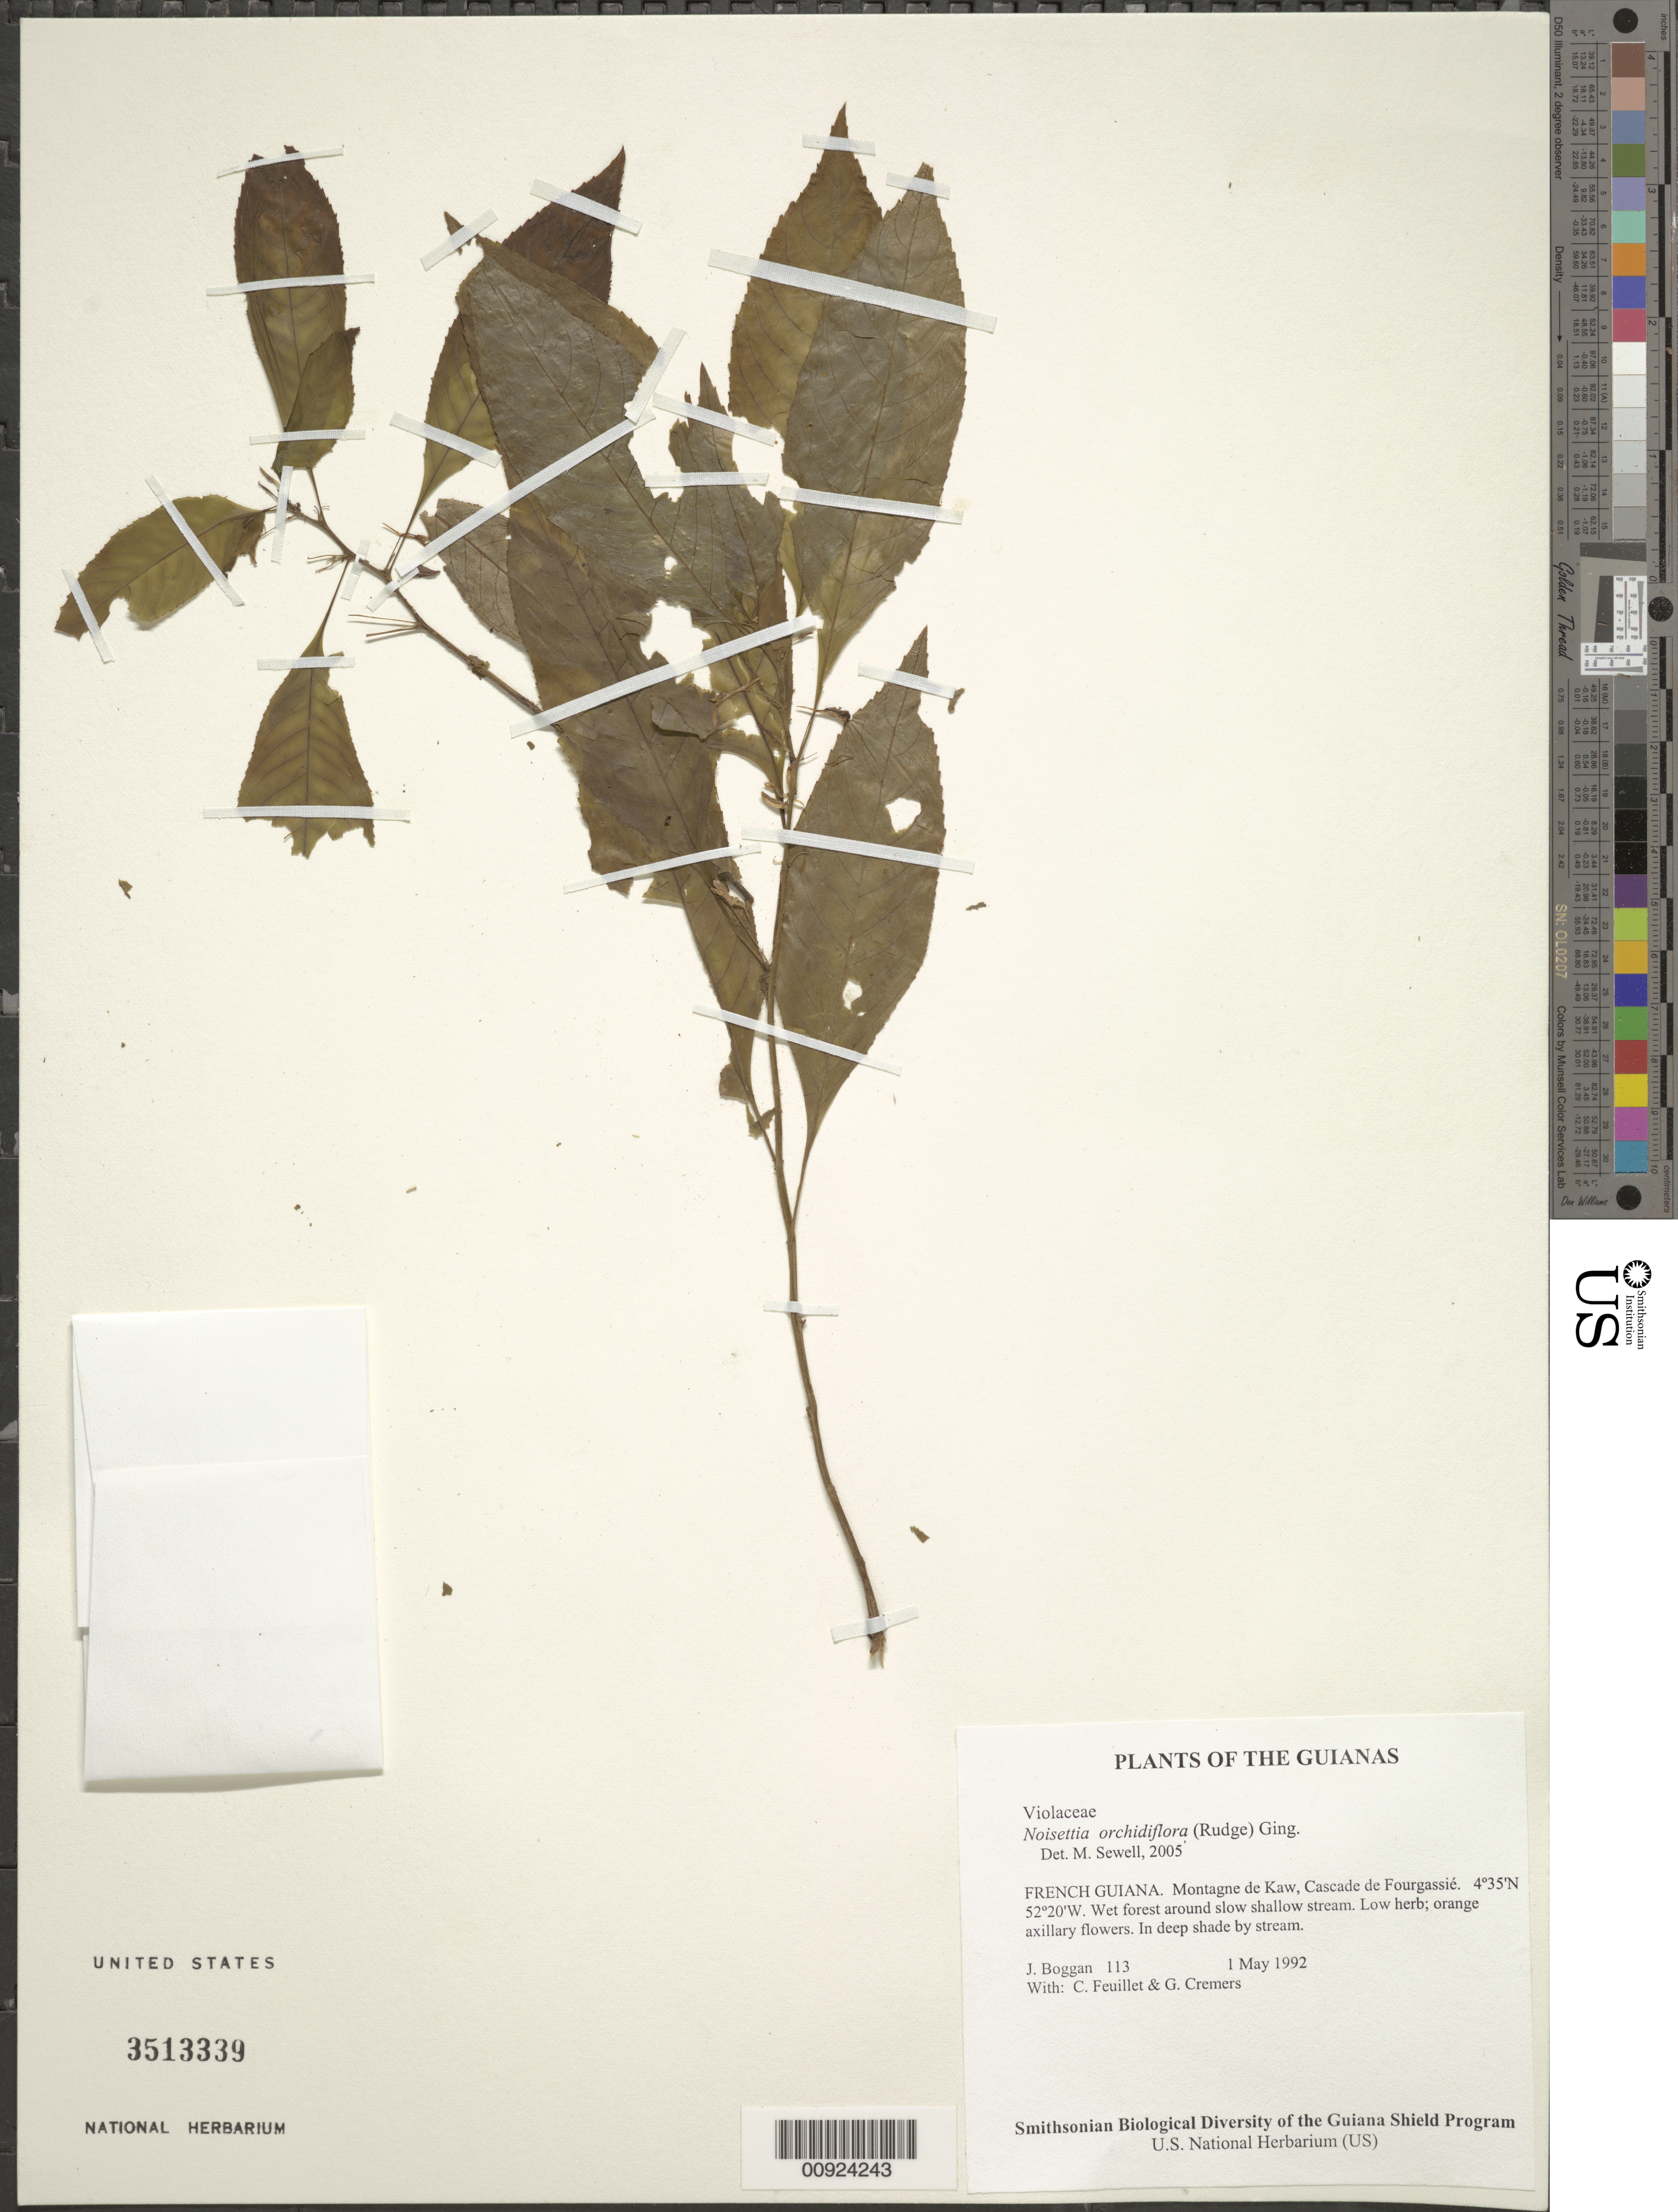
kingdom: Plantae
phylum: Tracheophyta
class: Magnoliopsida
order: Malpighiales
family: Violaceae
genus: Noisettia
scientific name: Noisettia orchidiflora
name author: (Rudge) Ging.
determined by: Sewell, M.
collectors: J. K. Boggan, C. Feuillet & G. Cremers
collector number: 113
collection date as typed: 1 May 1992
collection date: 1992-05-01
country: French Guiana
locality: Montagne de Kaw, Cascade de Fourgassié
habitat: Wet forest around slow shallow stream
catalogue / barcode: US 3513339